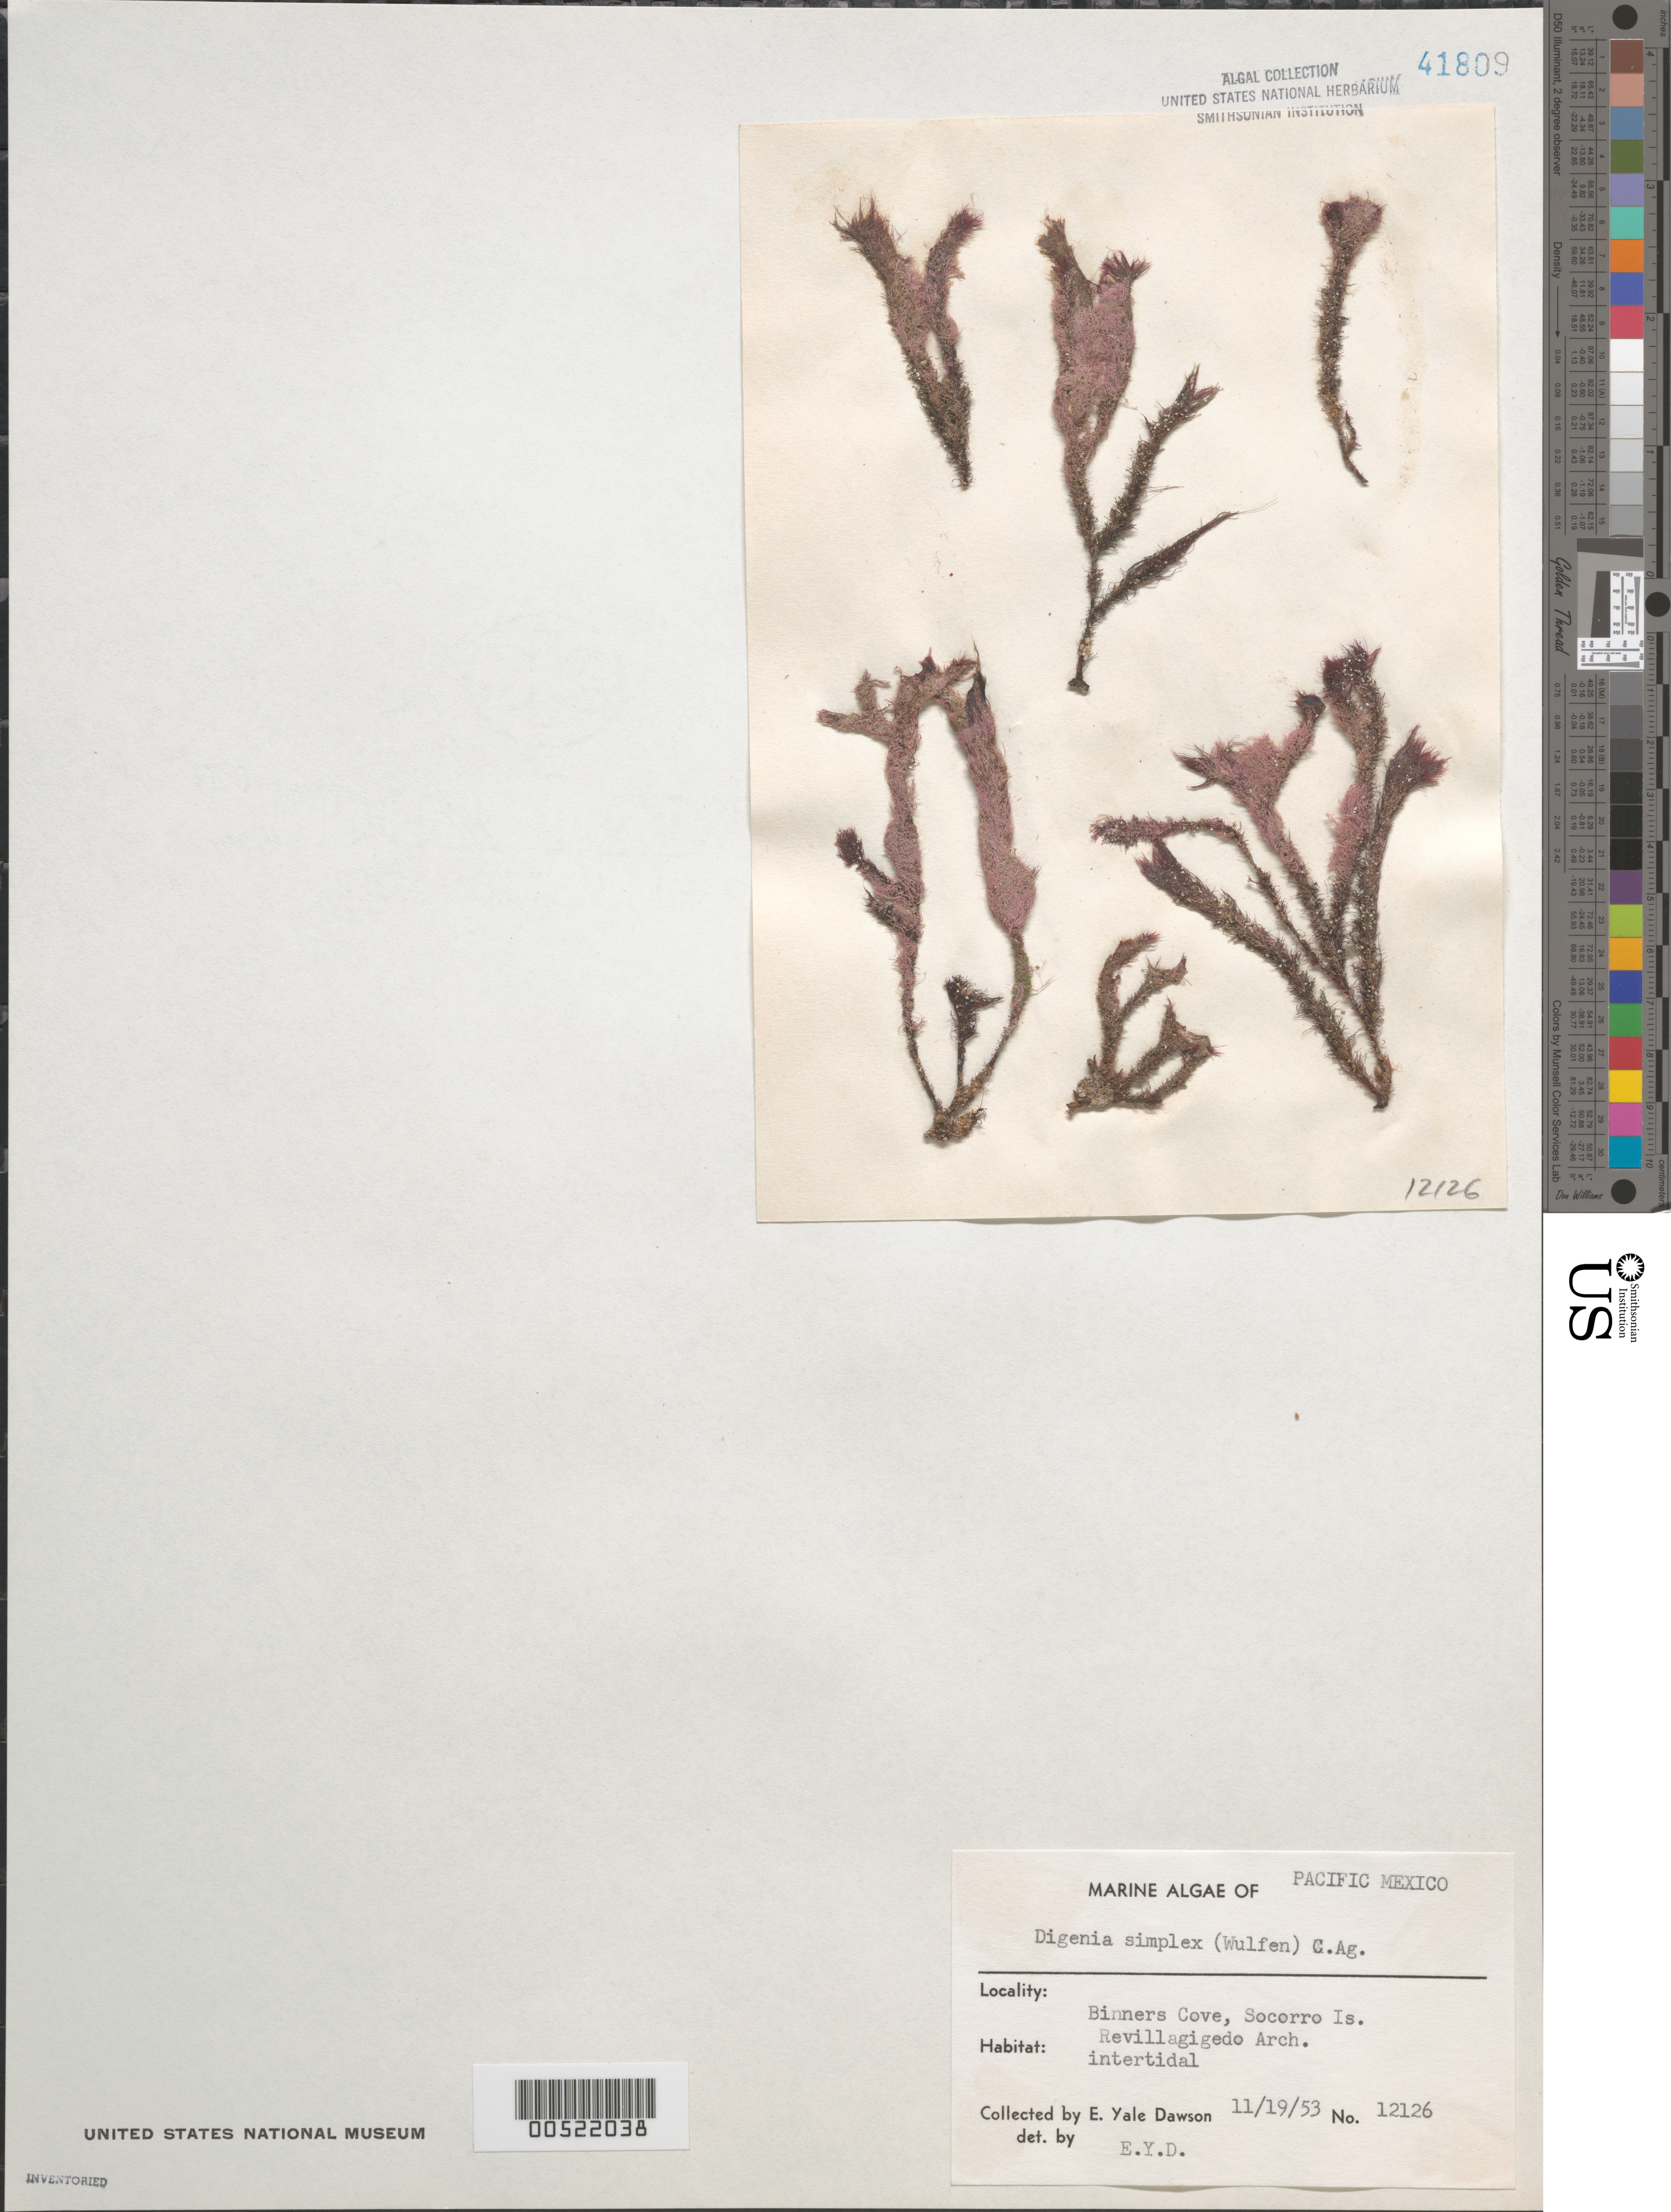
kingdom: Plantae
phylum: Rhodophyta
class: Florideophyceae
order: Ceramiales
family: Rhodomelaceae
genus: Digenea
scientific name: Digenea simplex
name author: (Wulfen) C. Agardh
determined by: Dawson, E. Y.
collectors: E. Y. Dawson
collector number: EYD 12126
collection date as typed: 19 Nov 1953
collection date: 1953-11-19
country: Mexico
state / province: Colima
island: Isla Socorro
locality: Binners Cove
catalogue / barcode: US 41809